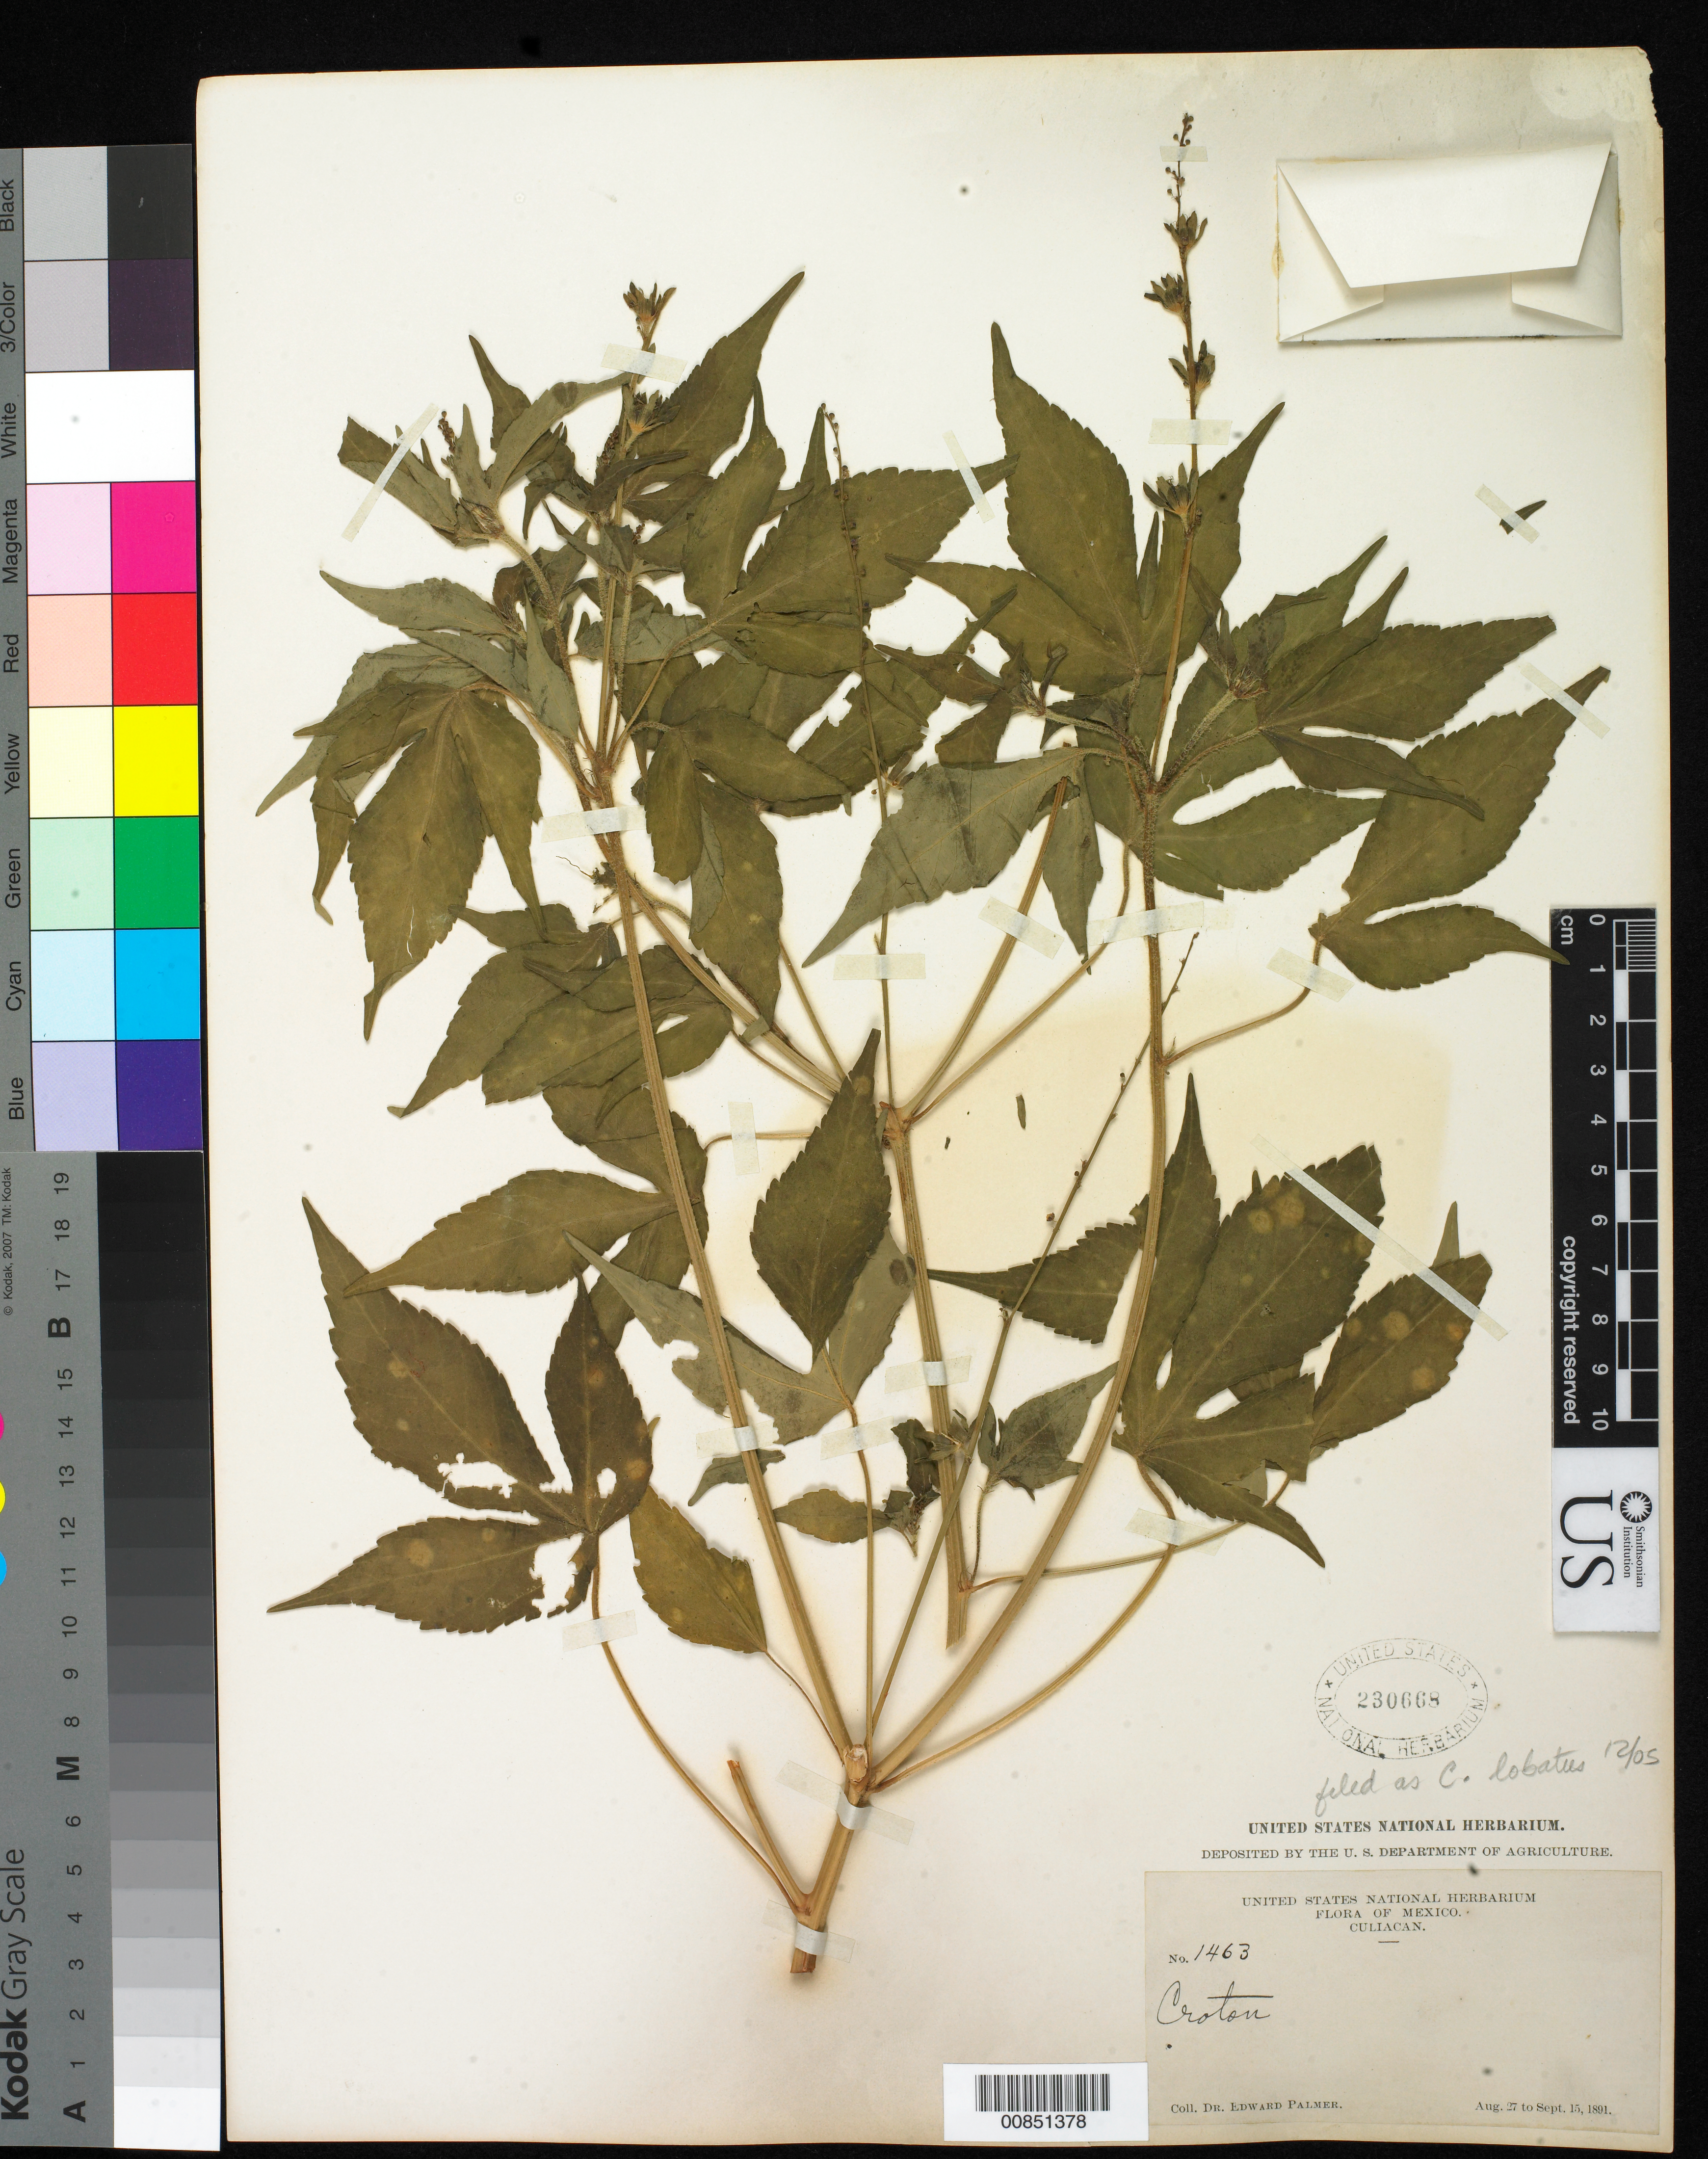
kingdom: Plantae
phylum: Tracheophyta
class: Magnoliopsida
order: Malpighiales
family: Euphorbiaceae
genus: Croton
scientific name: Croton lobatus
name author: L.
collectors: E. Palmer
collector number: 1463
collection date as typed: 27 Aug 1891 to 15 Sep 1891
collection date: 1891-08-27/1891-09-15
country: Mexico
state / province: Sinaloa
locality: Culiacan, Sinaloa.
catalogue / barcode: US 230668